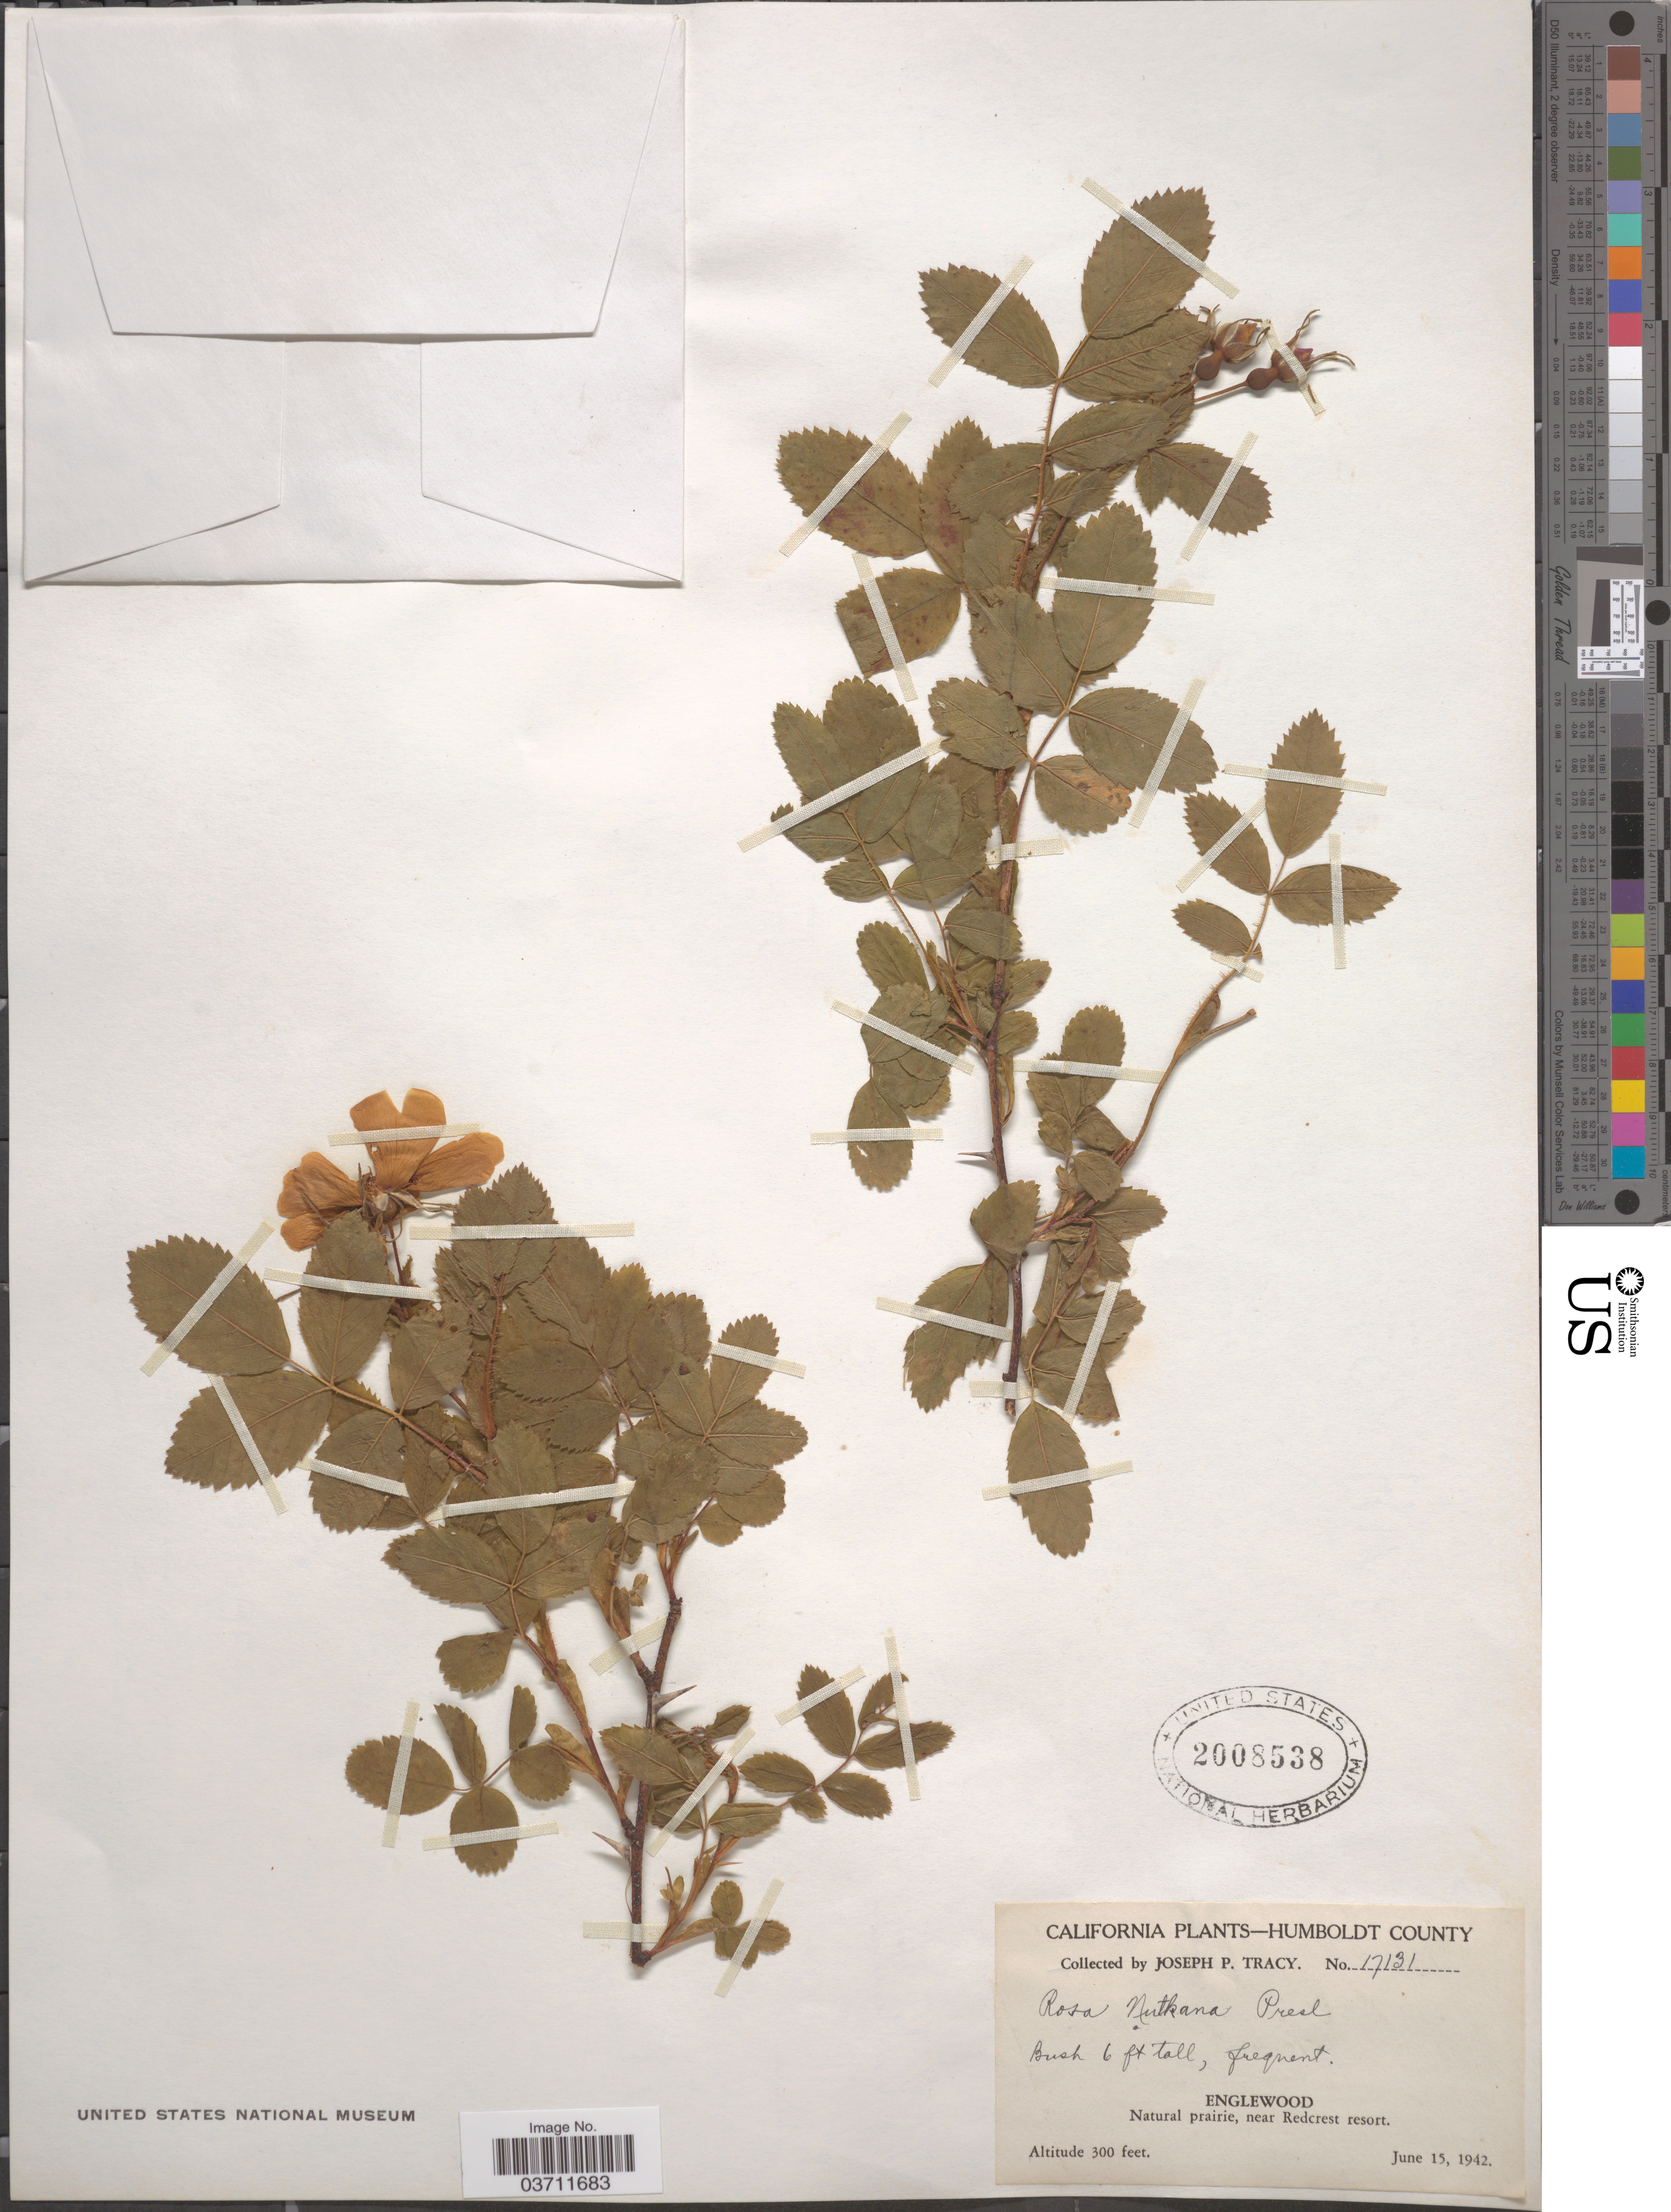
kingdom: Plantae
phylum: Tracheophyta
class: Magnoliopsida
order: Rosales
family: Rosaceae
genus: Rosa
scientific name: Rosa nutkana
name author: C. Presl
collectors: J. Tracy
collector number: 17131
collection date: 1942-06-15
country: United States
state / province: California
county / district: Humboldt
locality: Humboldt County. Englewood. Natural prairie, near Redcrest resort.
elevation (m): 91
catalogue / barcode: US 2008538